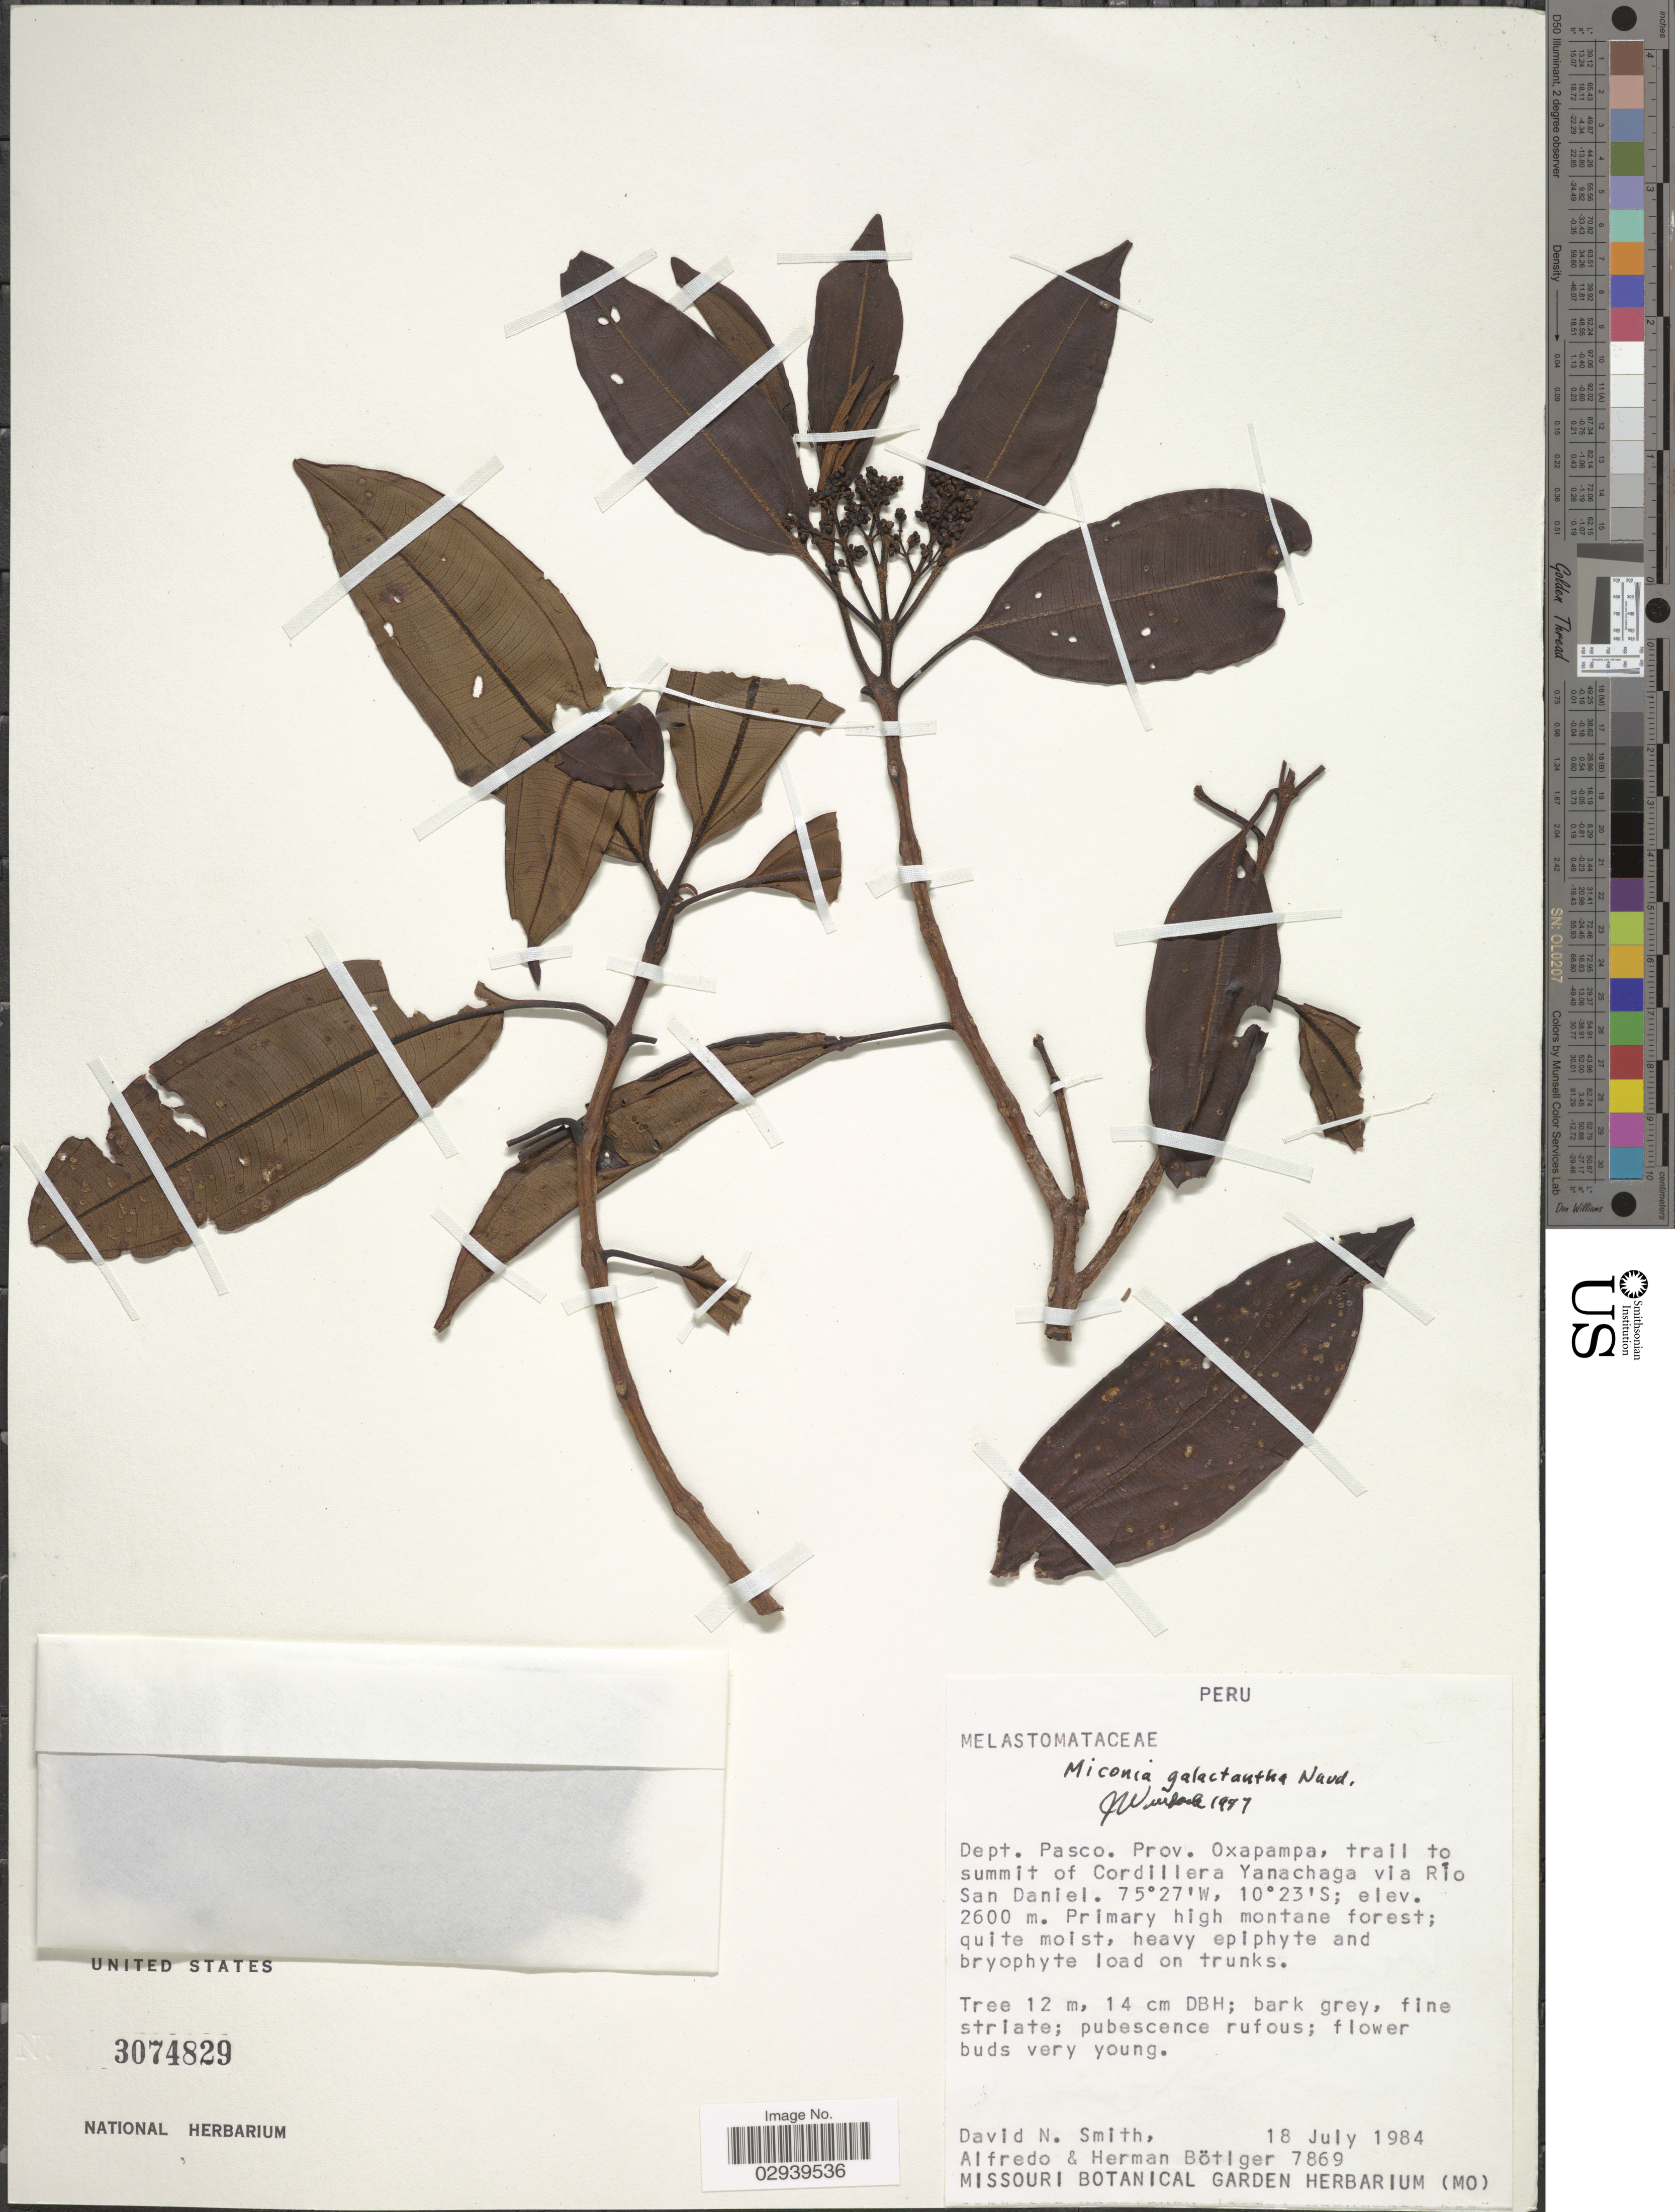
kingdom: Plantae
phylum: Tracheophyta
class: Magnoliopsida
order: Myrtales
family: Melastomataceae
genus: Miconia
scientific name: Miconia galactantha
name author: Naudin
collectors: D. Smith, A. Bötiger & H. Bötiger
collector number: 7869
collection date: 1984-07-18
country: Peru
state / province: Pasco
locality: Dept. Pasco. Prov. Oxapampa, trail to summit of Cordillera Yanachaga via Río San Daniel.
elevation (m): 2600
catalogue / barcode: US 3074829